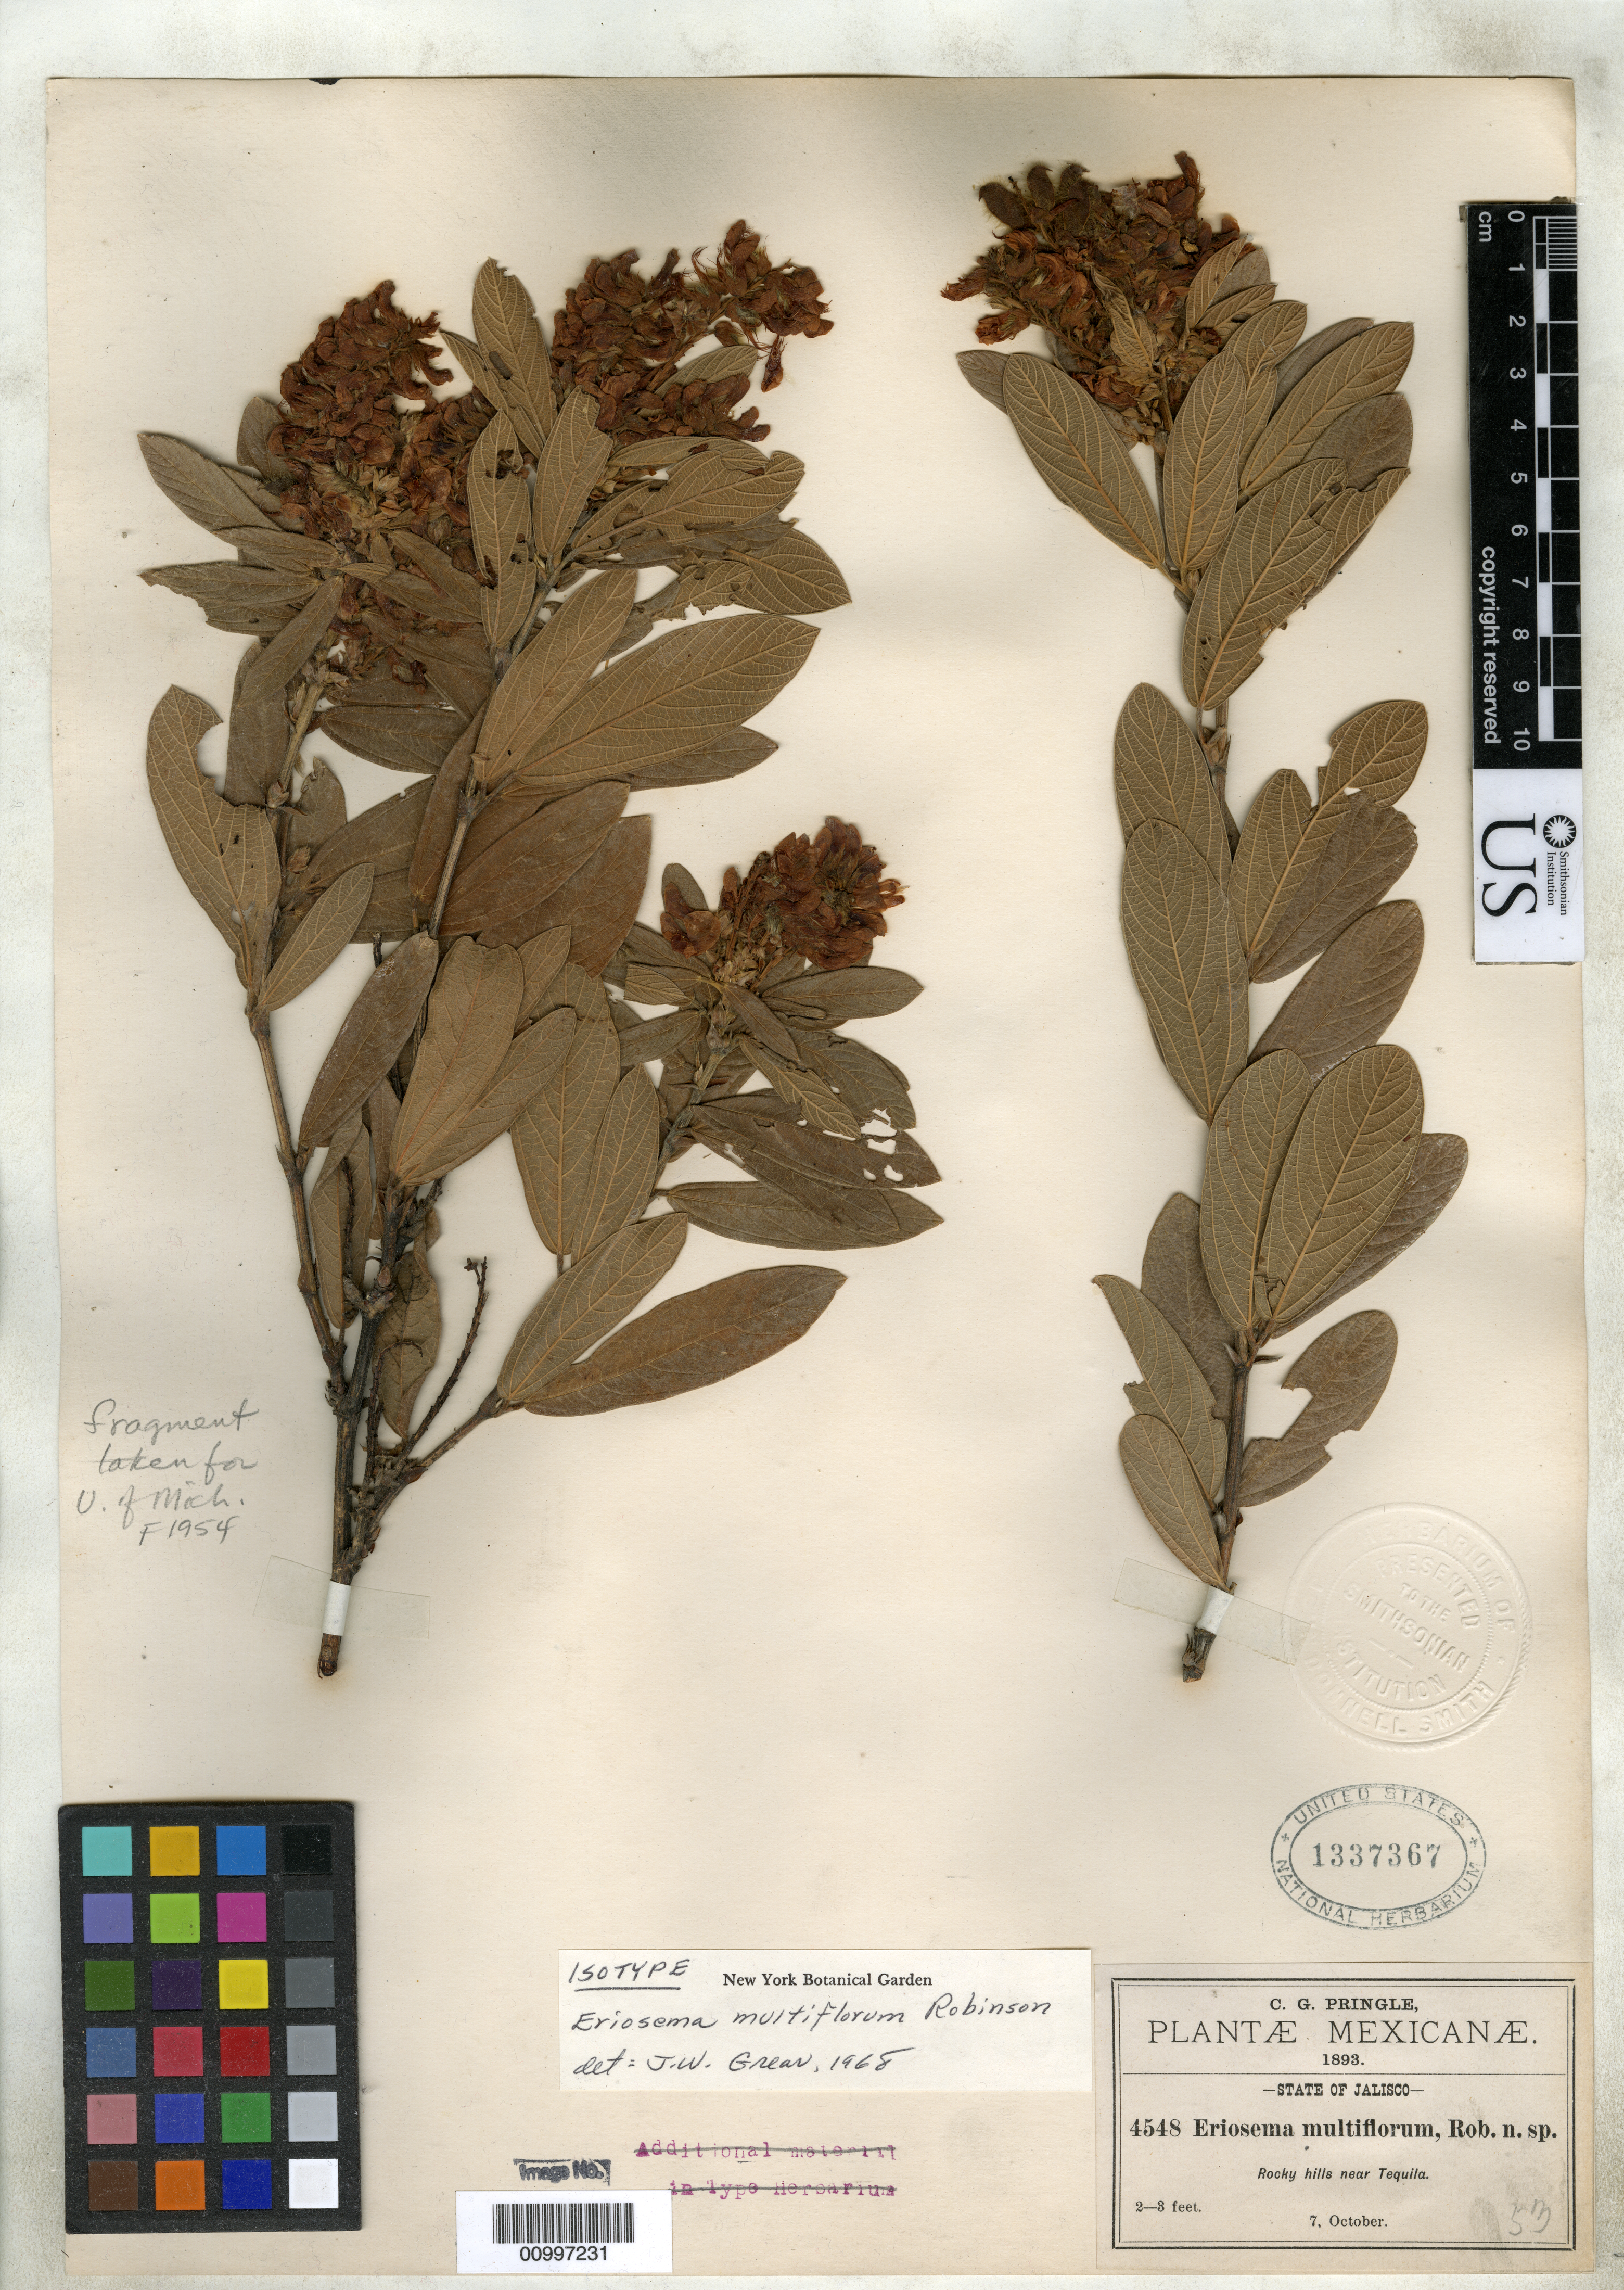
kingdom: Plantae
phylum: Tracheophyta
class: Magnoliopsida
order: Fabales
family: Fabaceae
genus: Eriosema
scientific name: Eriosema multiflorum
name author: B.L. Rob.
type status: Isotype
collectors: C. G. Pringle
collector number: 4548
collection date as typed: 07 Oct 1893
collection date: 1893-10-07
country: Mexico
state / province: Jalisco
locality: Near Tequila.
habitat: Rocky hills.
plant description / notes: From the herbarium of J. Donnell Smith.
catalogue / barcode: US 1337367